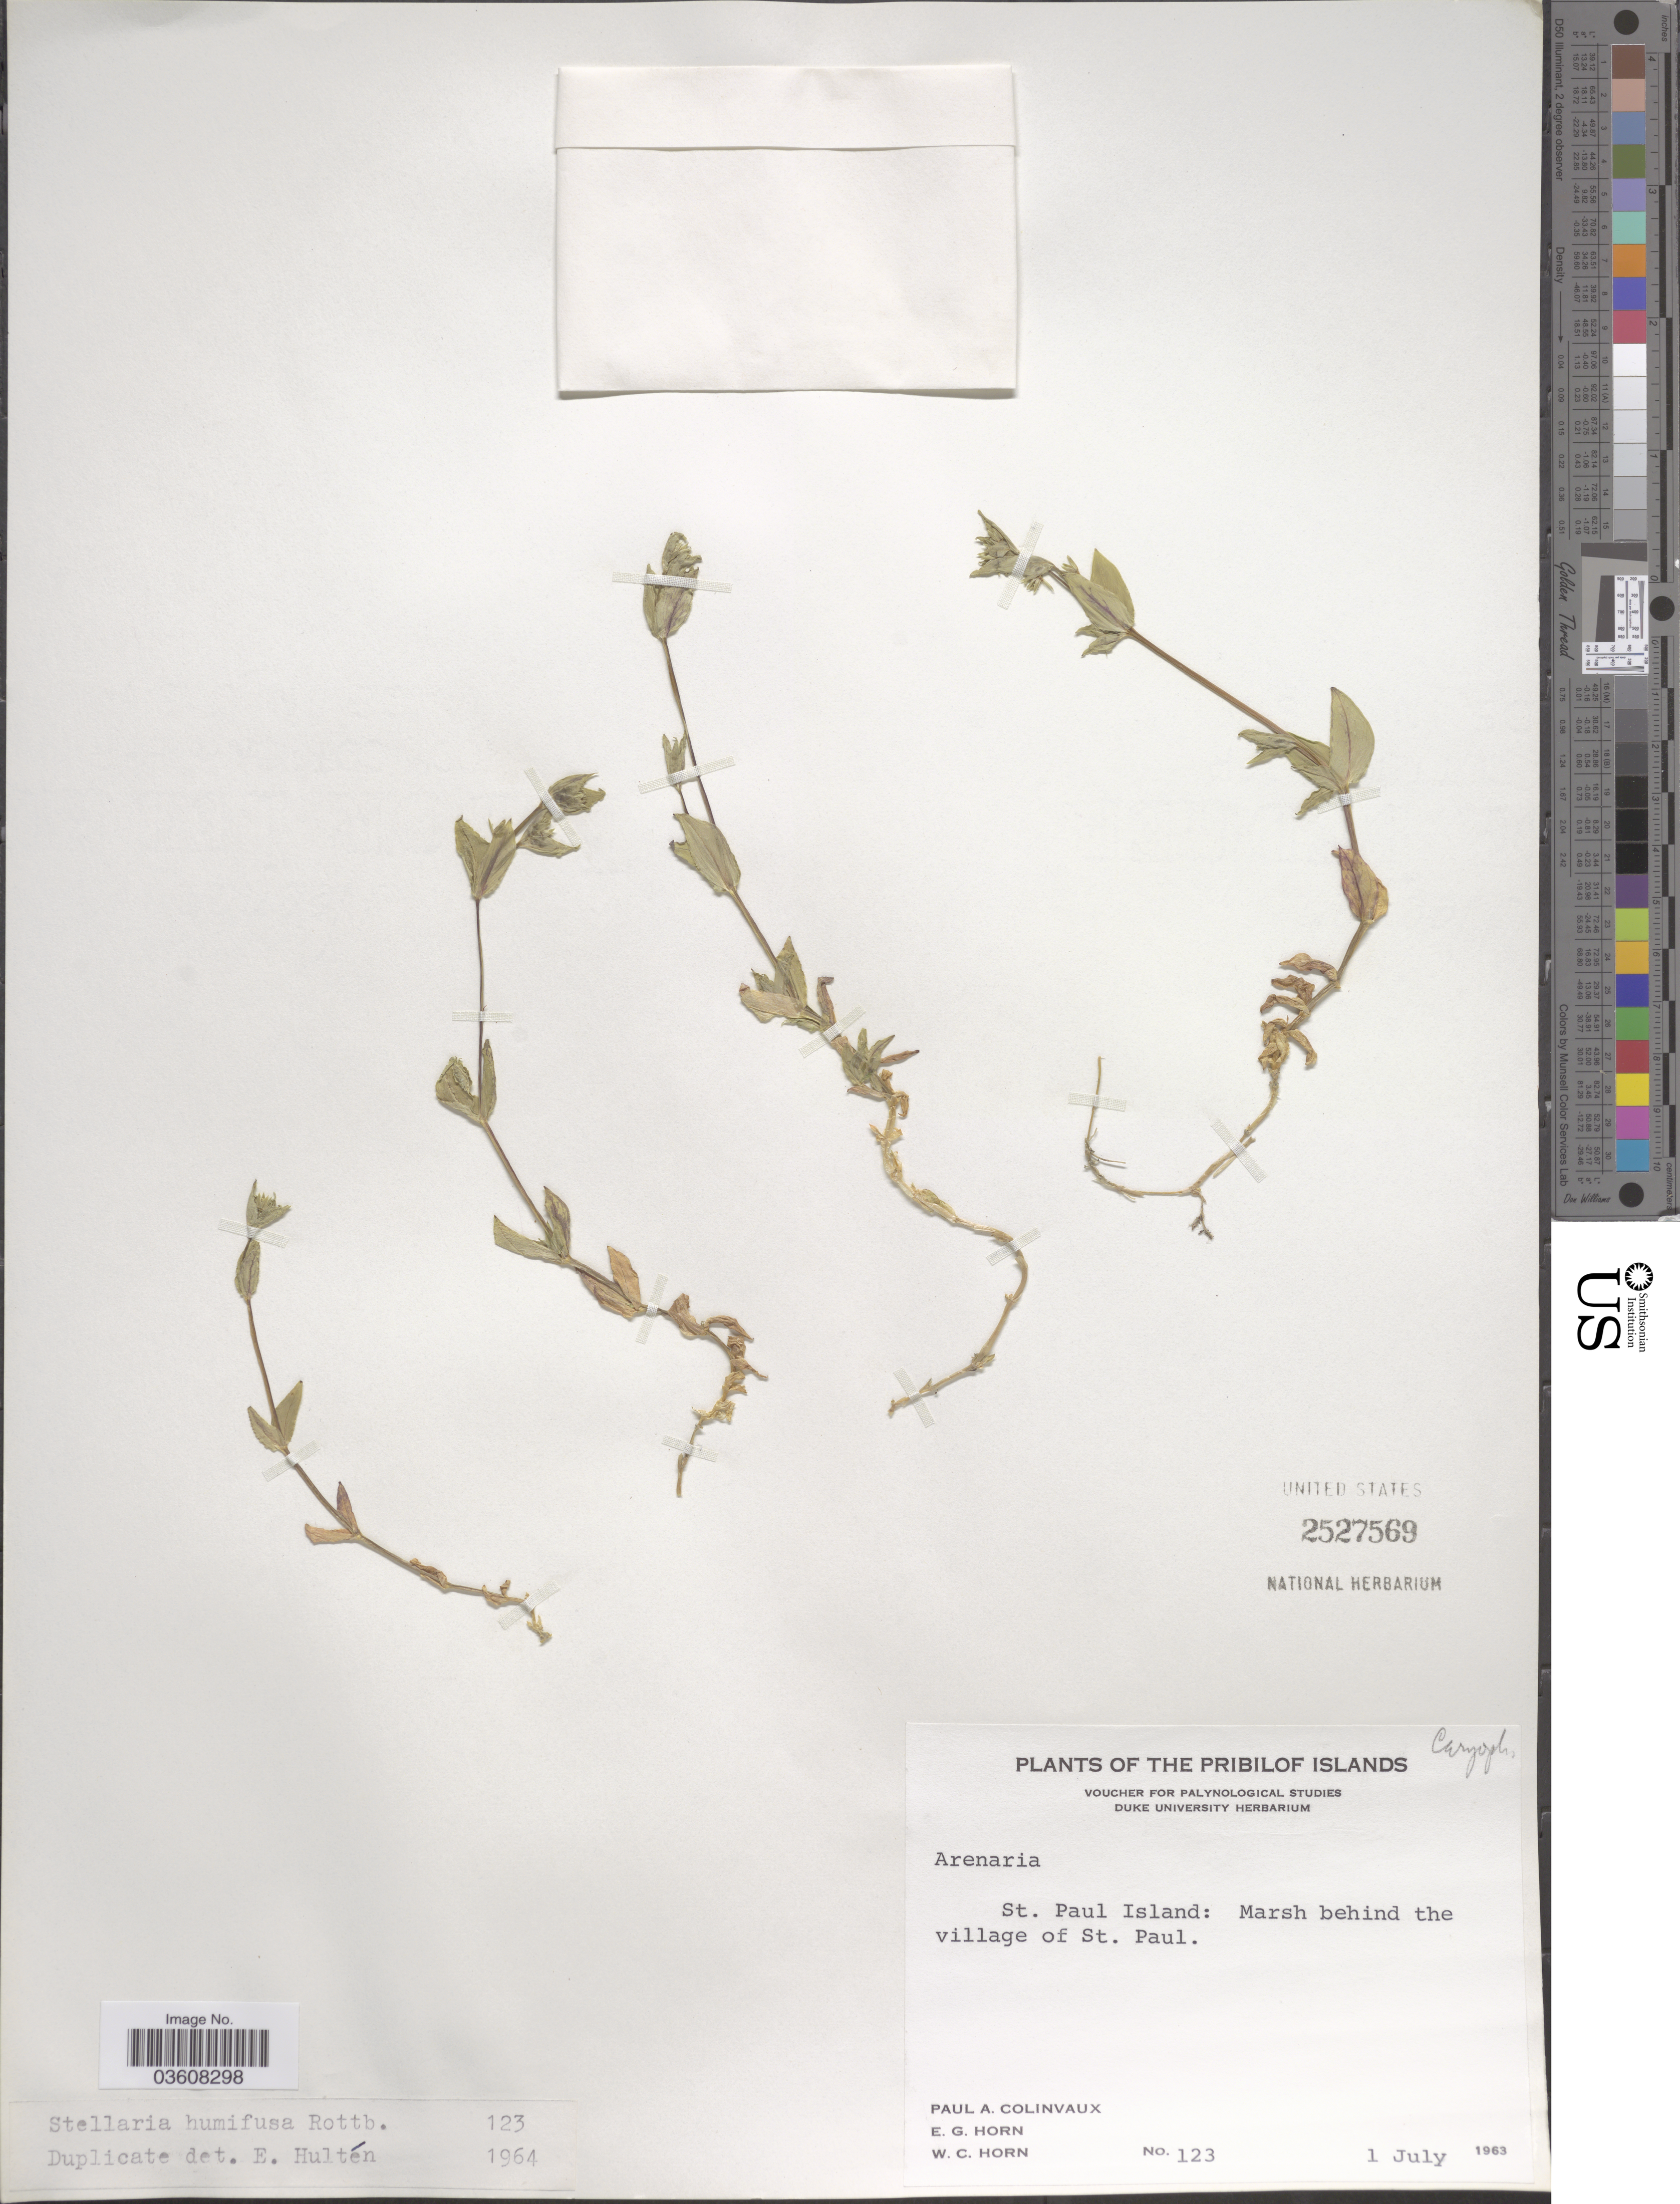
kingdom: Plantae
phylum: Tracheophyta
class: Magnoliopsida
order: Caryophyllales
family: Caryophyllaceae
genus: Stellaria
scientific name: Stellaria humifusa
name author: Rottb.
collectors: P. Colinvaux, E. Horn & W. Horn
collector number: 123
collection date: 1963-07-01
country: United States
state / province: Alaska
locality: Pribilof Islands. St. Paul Island: Marsh behind the village of St. Paul.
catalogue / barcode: US 2527569